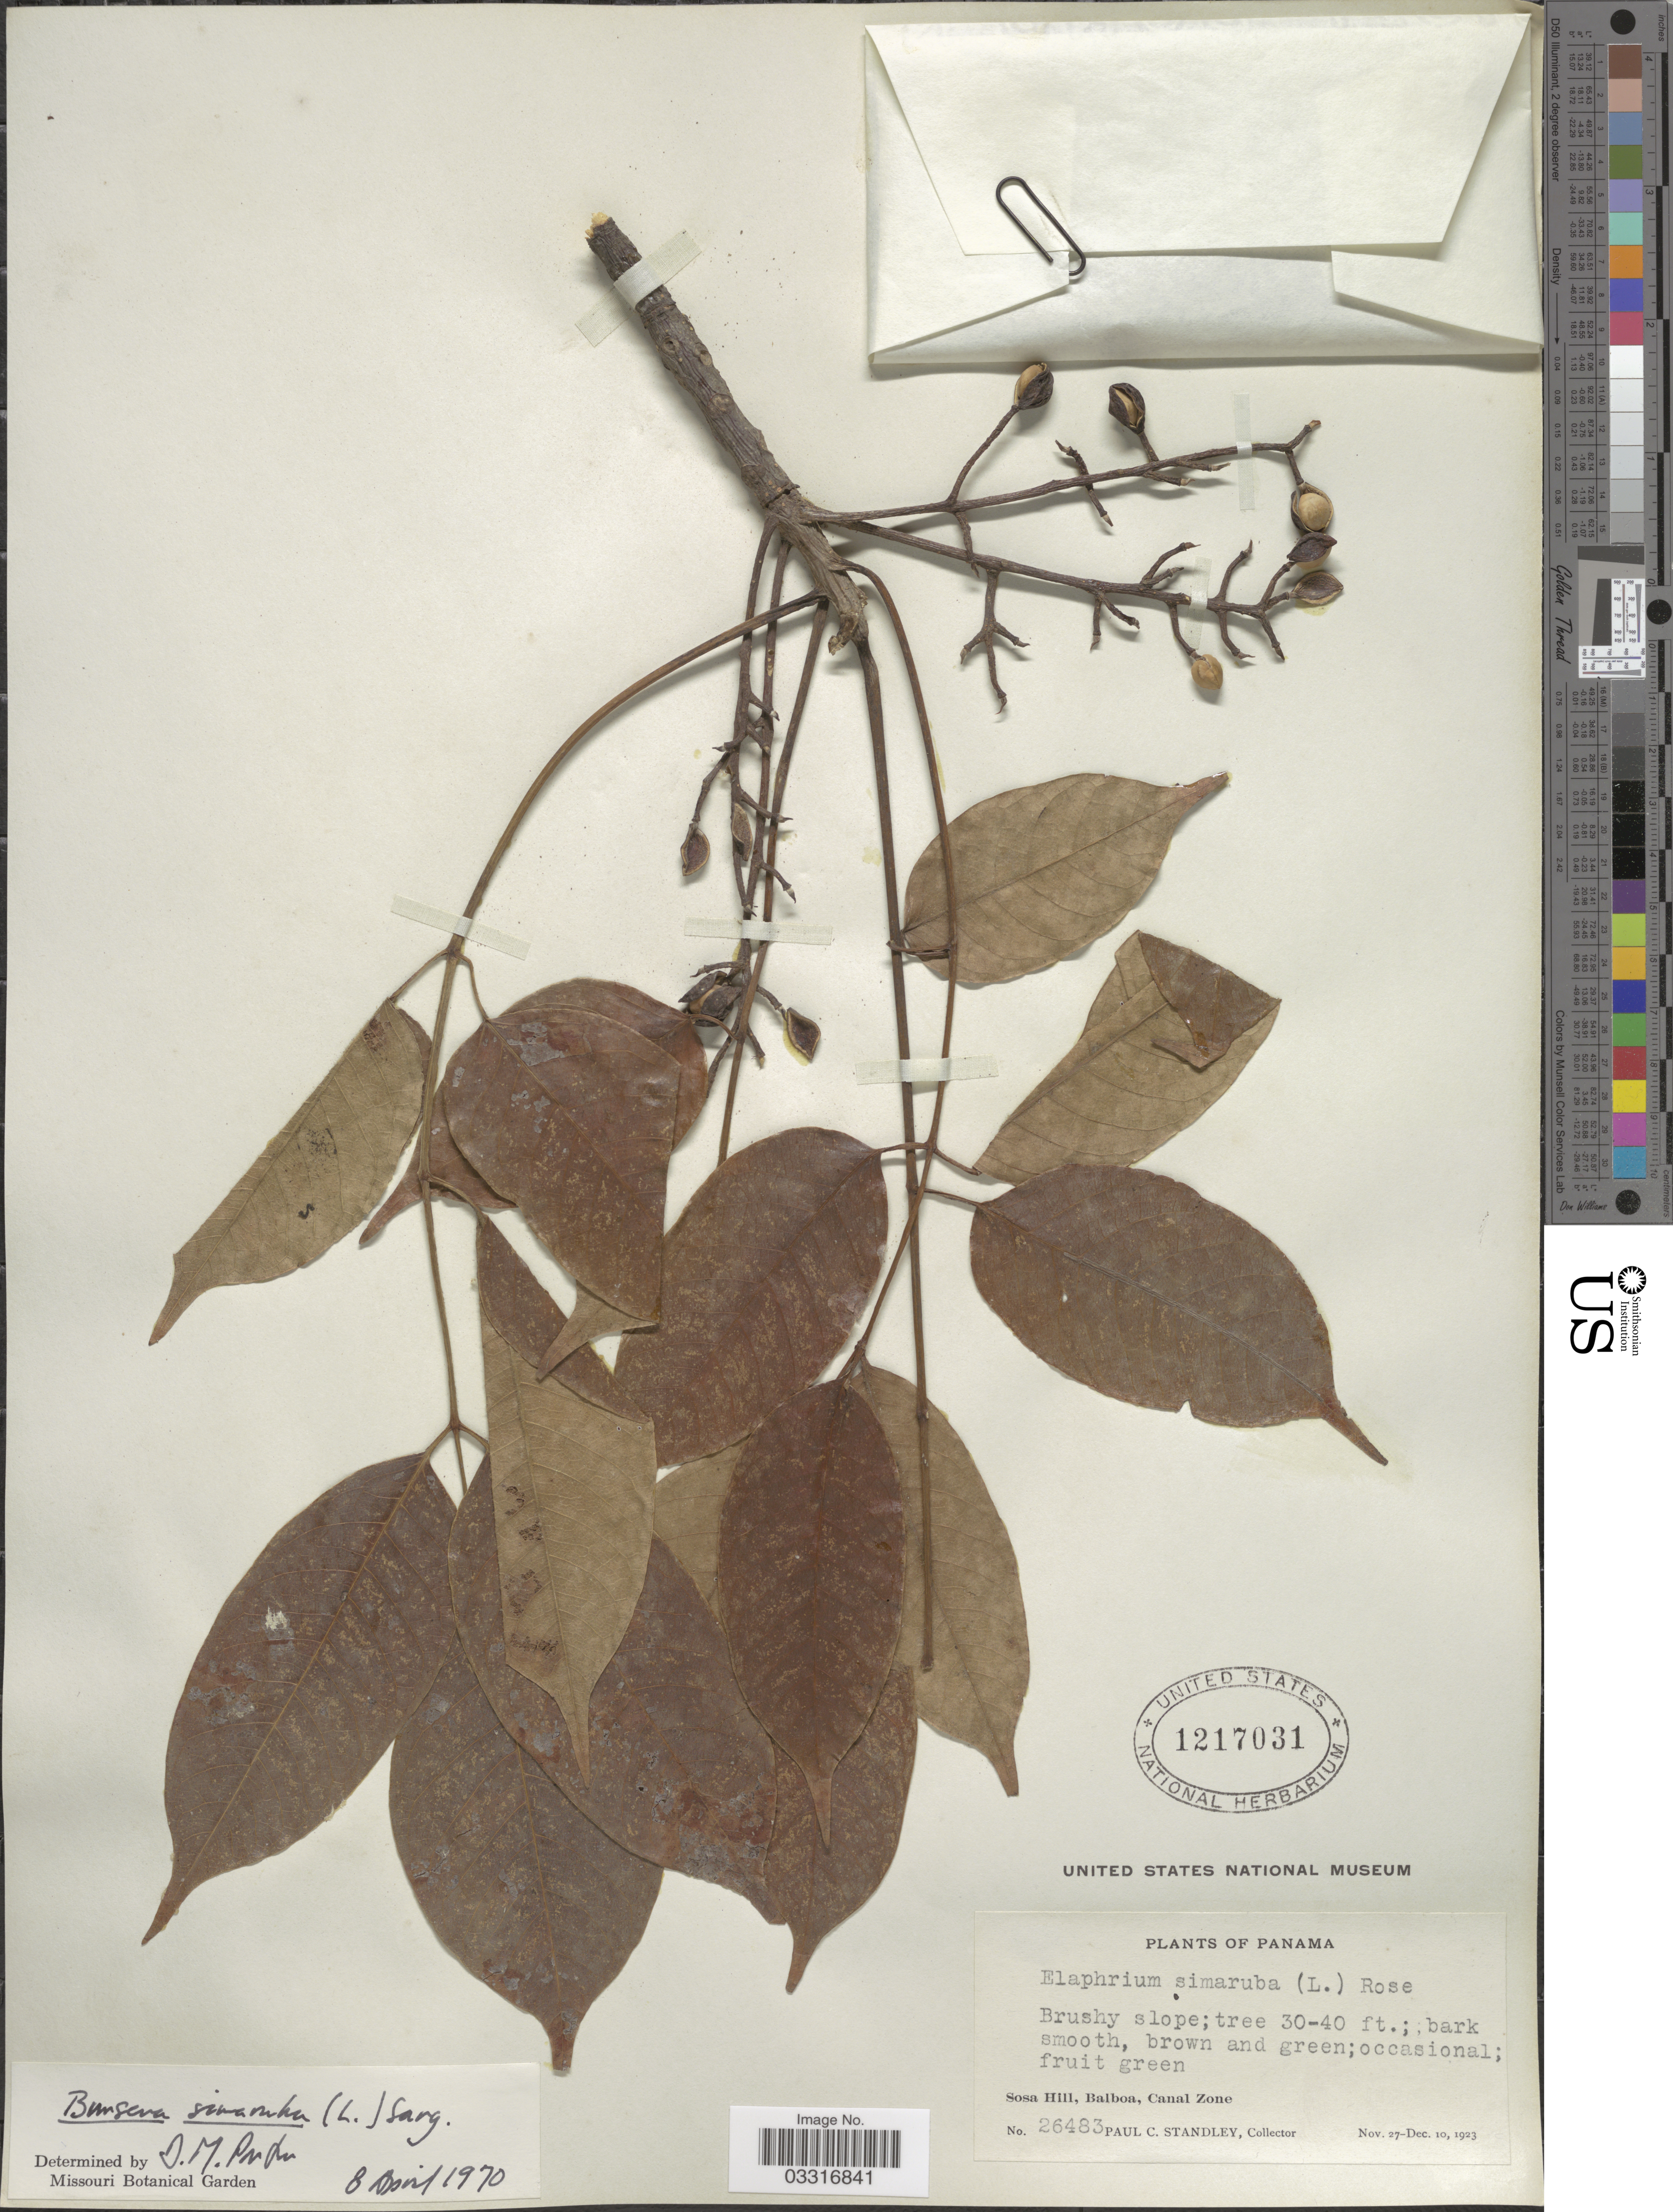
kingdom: Plantae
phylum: Tracheophyta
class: Magnoliopsida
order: Sapindales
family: Burseraceae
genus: Bursera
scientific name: Bursera simaruba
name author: (L.) Sarg.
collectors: P. C. Standley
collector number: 26483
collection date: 1923-11-27/1923-12-10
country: Panama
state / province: Colón / Panamá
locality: Sosa Hill, Balboa, Canal Zone.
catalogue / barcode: US 1217031